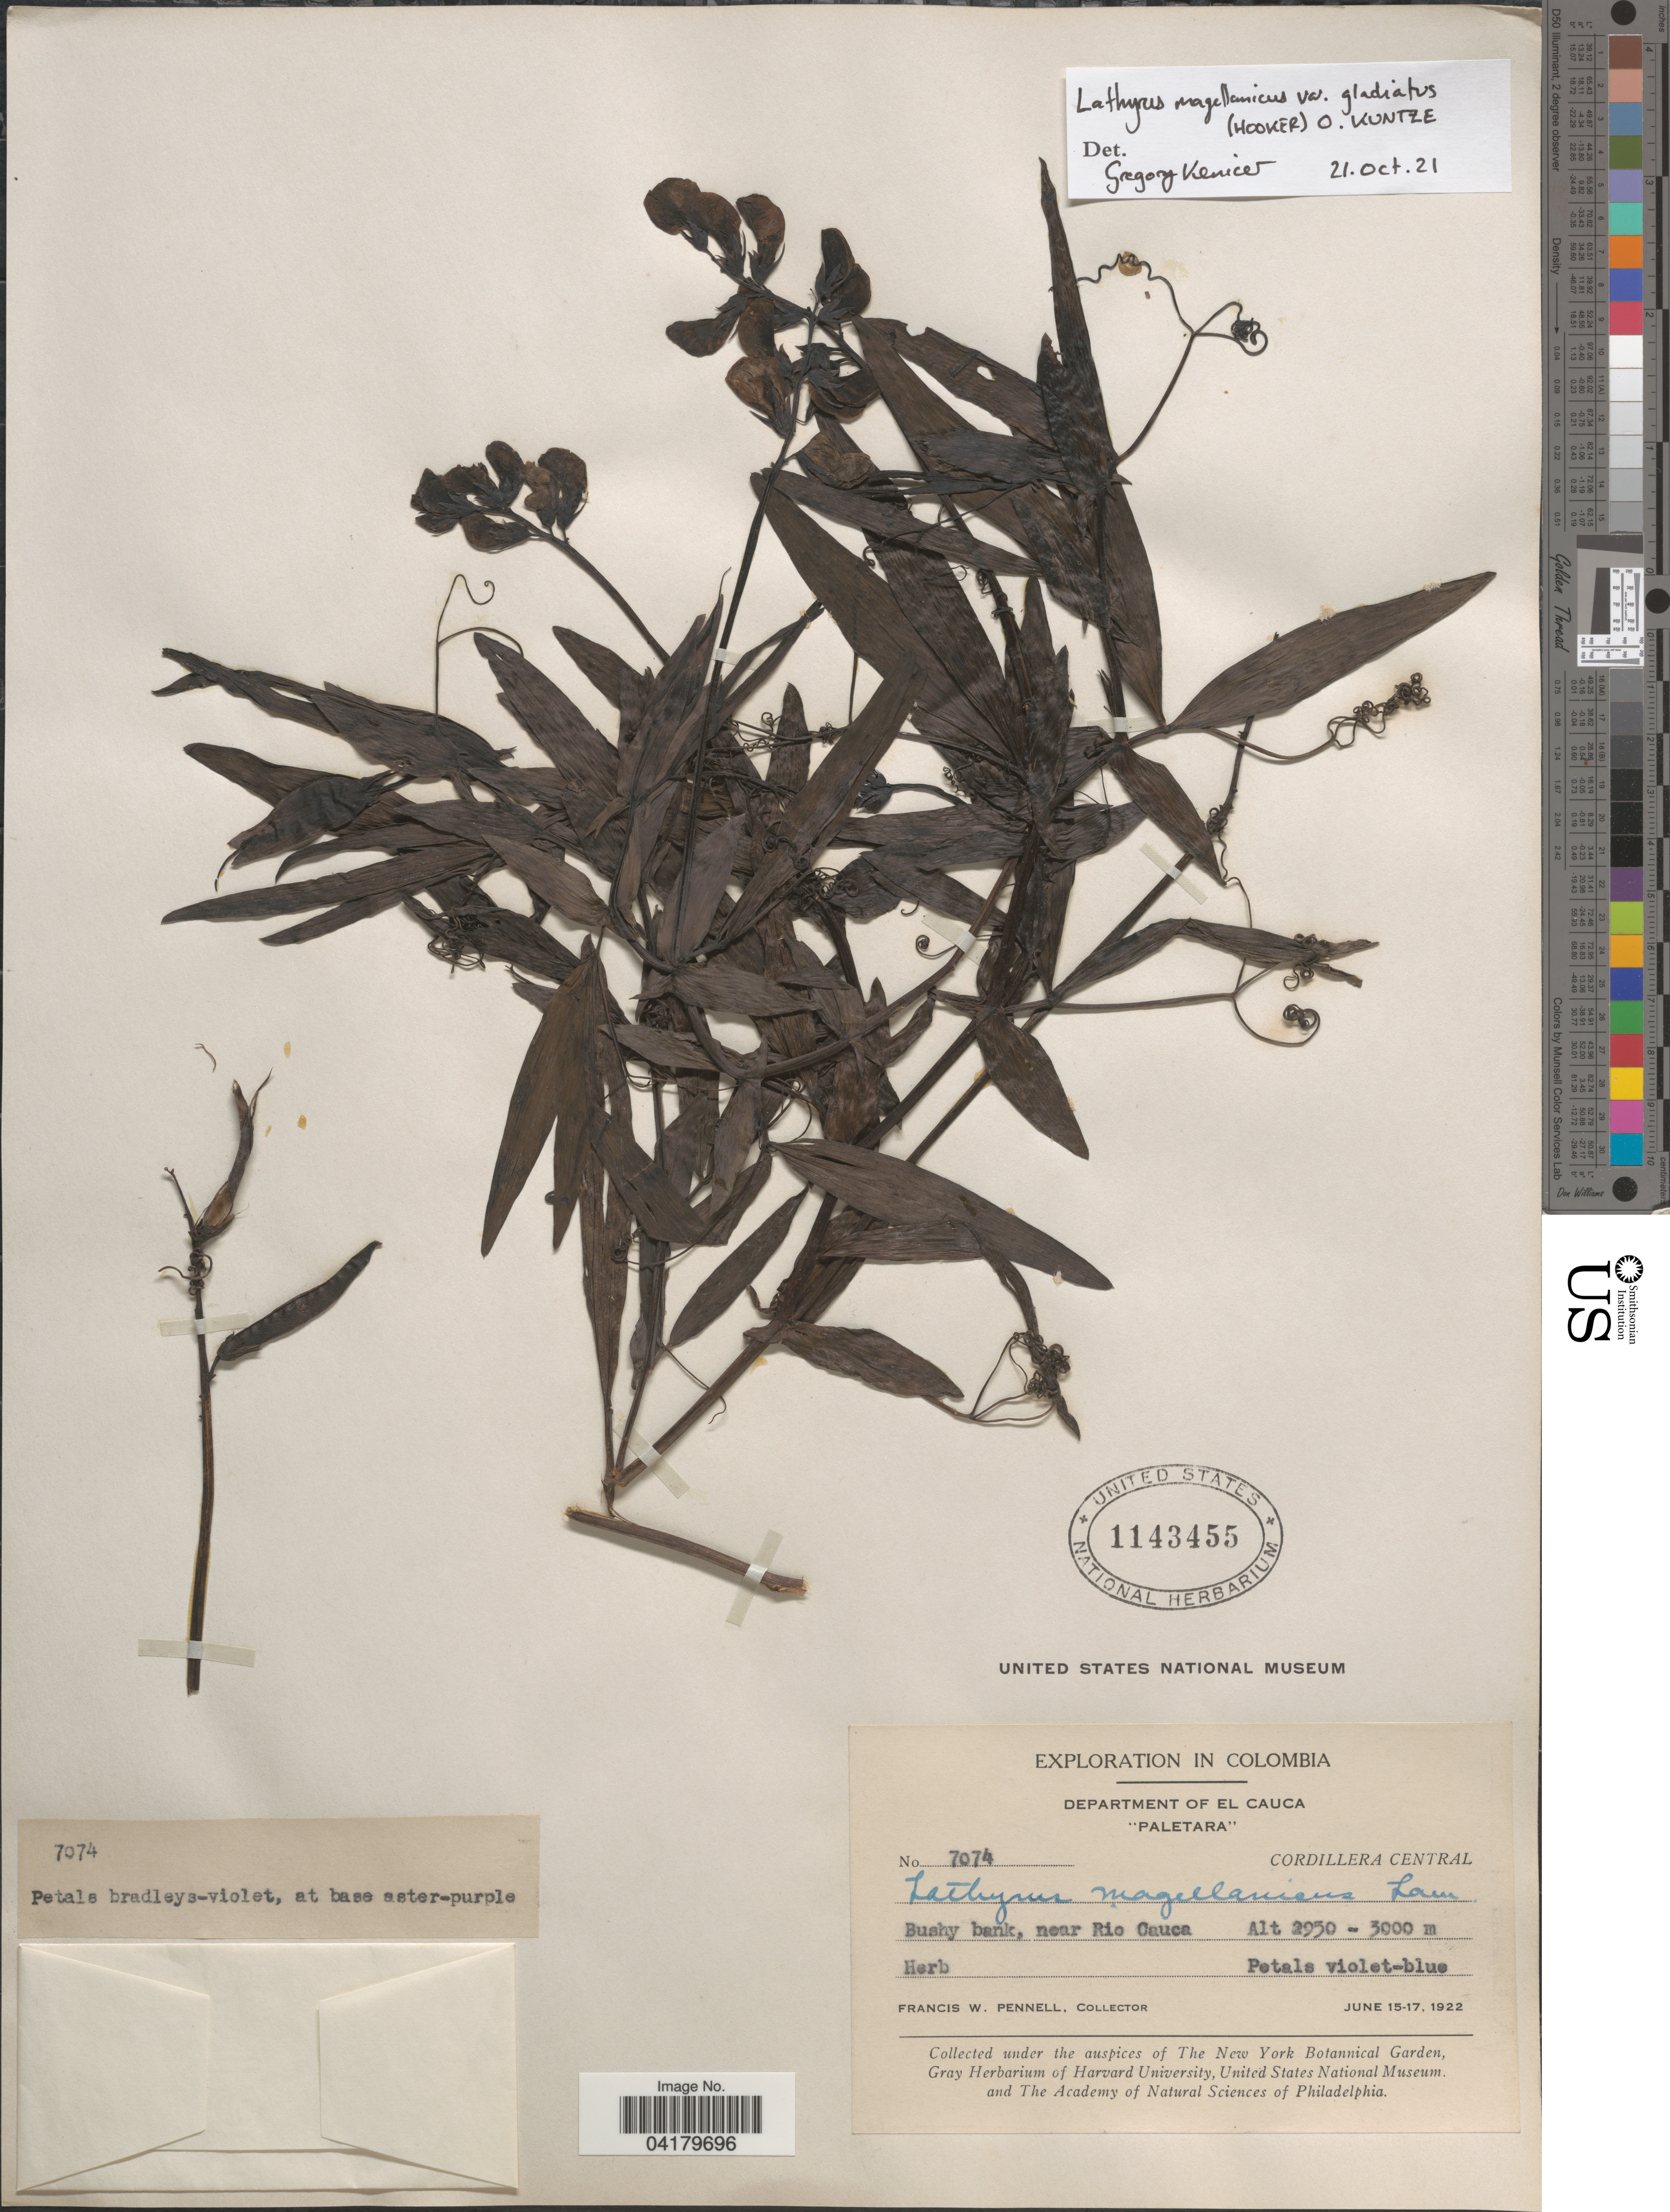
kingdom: Plantae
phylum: Tracheophyta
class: Magnoliopsida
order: Fabales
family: Fabaceae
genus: Lathyrus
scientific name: Lathyrus magellanicus var. gladiatus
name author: (Hook.) Kuntze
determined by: Kenicer, Gregory J.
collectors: F. W. Pennell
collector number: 7074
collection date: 1922-06-15/1922-06-17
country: Colombia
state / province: Cauca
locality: Exploration in Colombia. Department of El Cauca. "Paletara". Cordillera Central. Near Rio Cauca.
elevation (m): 2950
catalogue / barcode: US 1143455